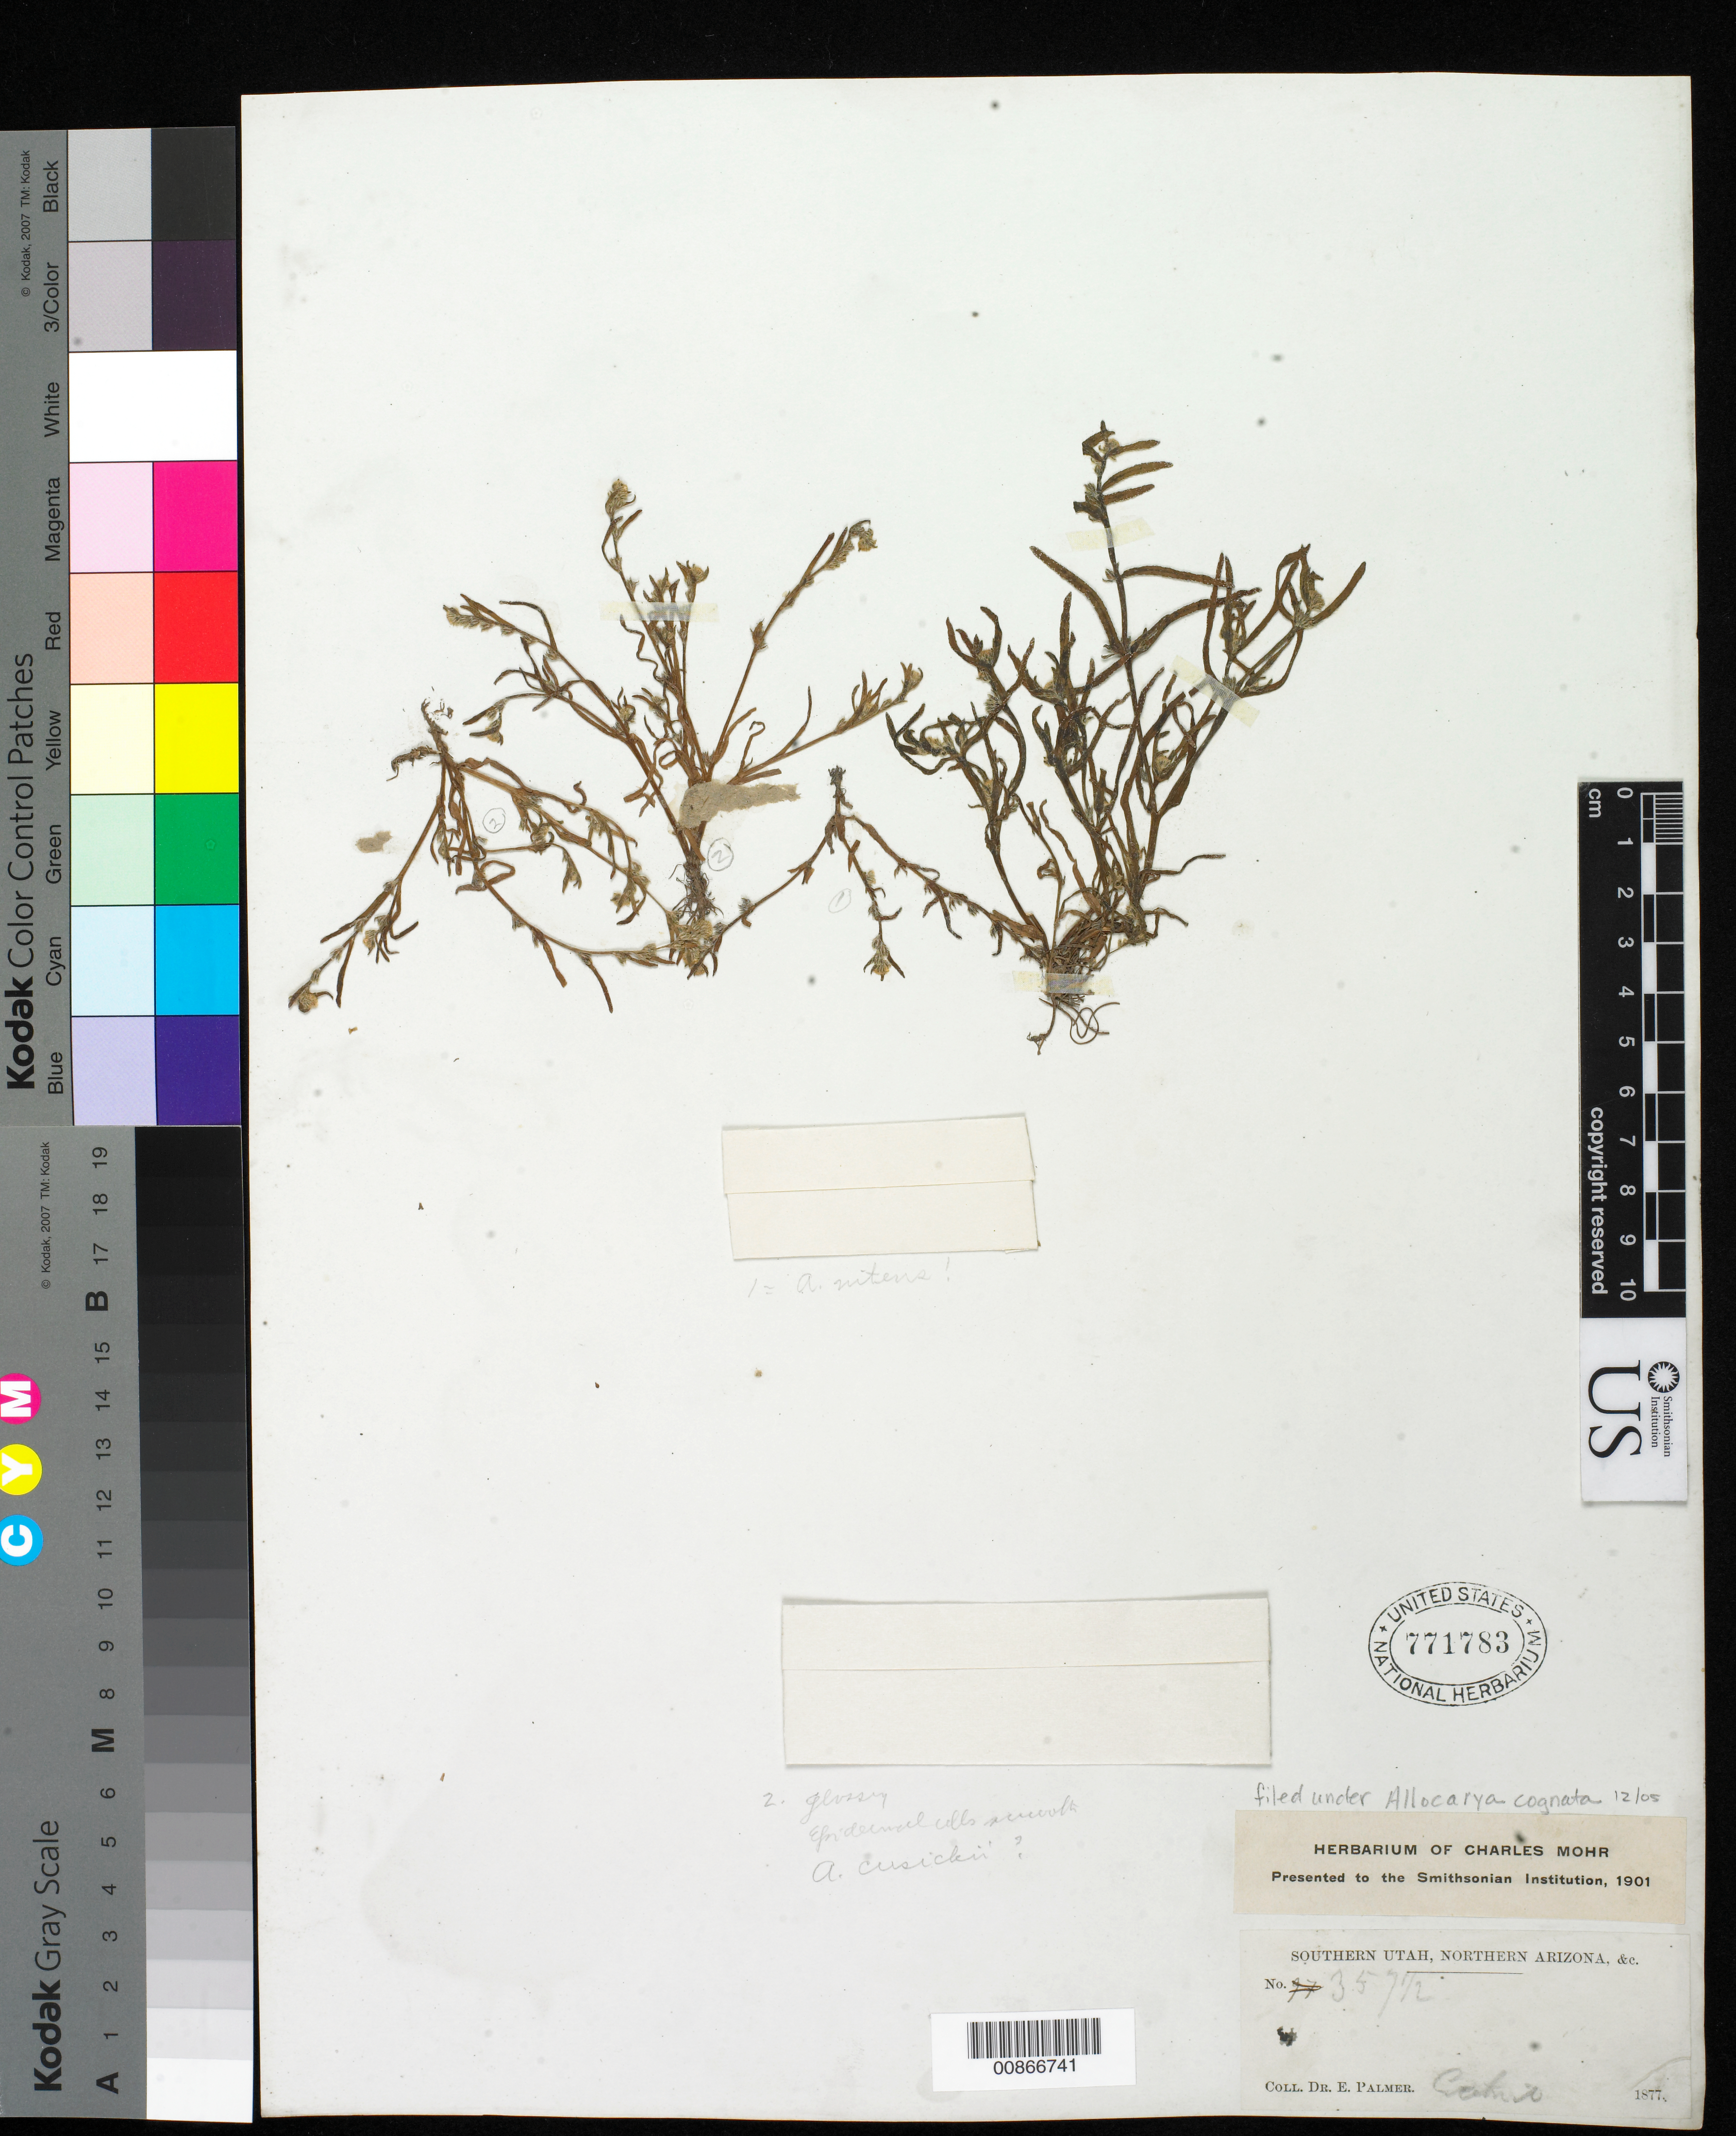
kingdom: Plantae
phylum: Tracheophyta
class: Magnoliopsida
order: Boraginales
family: Boraginaceae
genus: Allocarya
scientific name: Allocarya cognata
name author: Greene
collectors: E. Palmer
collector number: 357½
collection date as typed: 1877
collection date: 1877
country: United States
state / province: Arizona / Utah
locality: Southern Utah, Northern Arizona, & c.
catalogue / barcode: US 771783